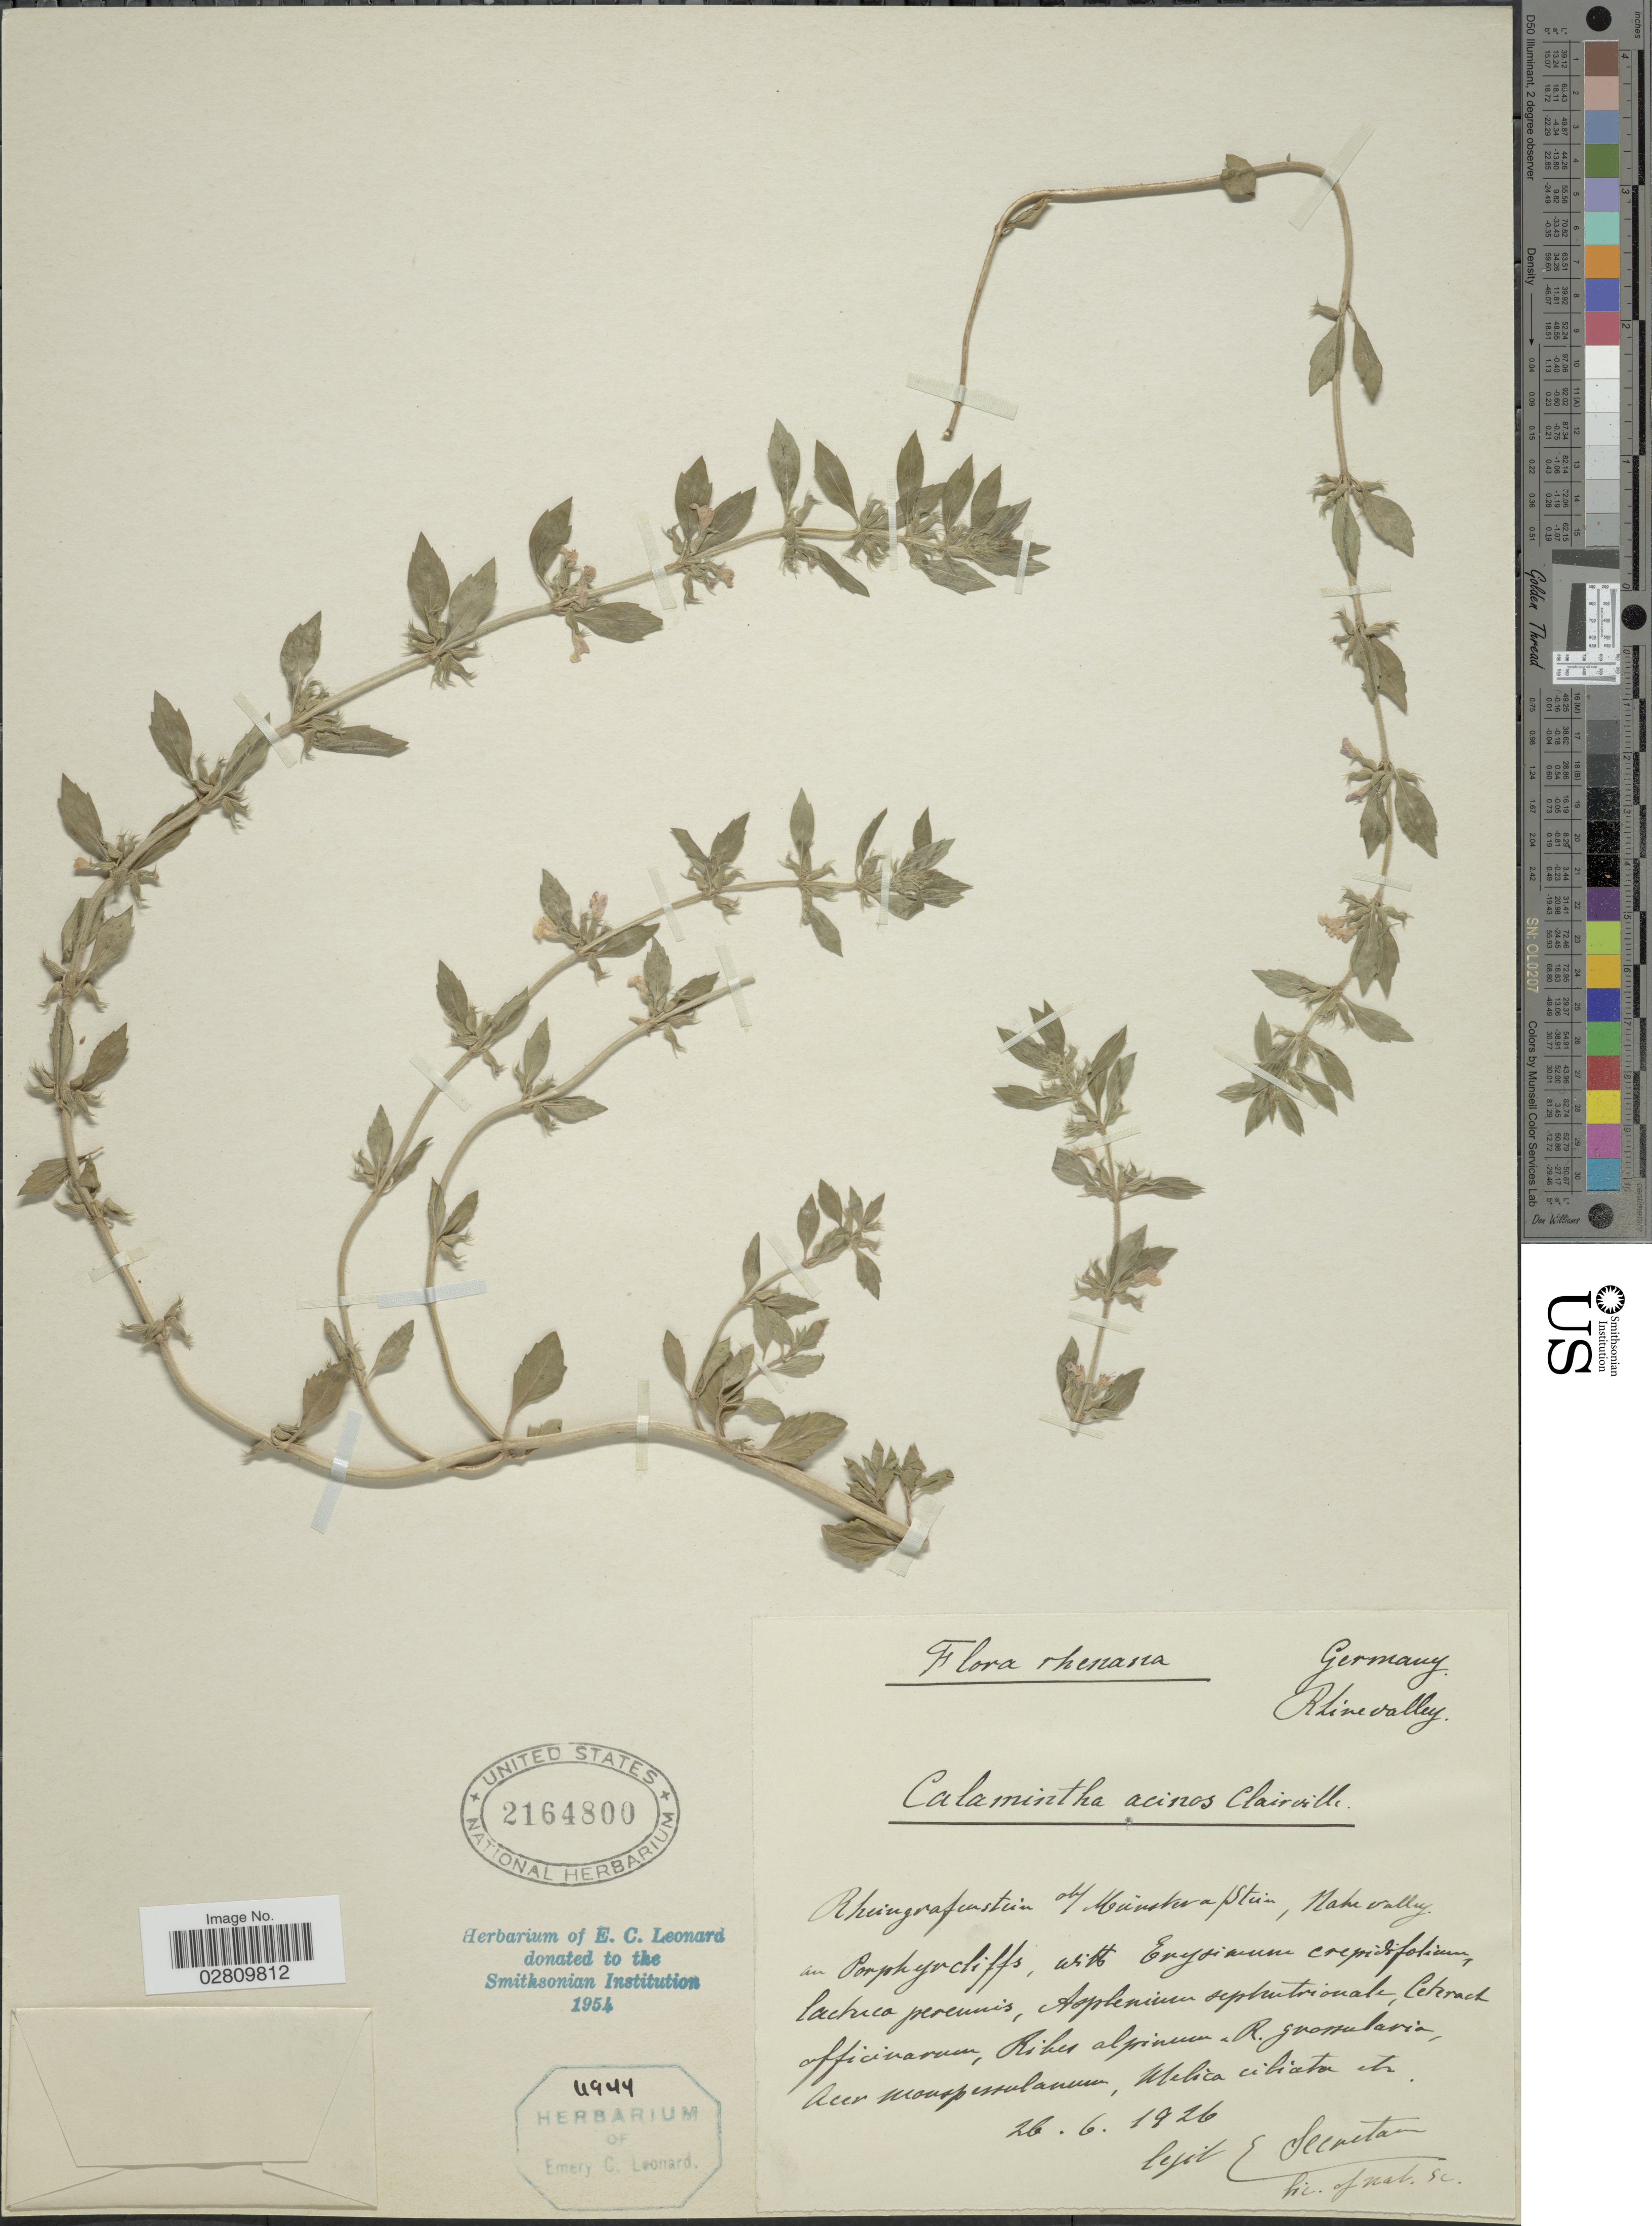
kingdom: Plantae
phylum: Tracheophyta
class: Magnoliopsida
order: Lamiales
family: Lamiaceae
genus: Acinos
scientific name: Acinos acinos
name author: (L.) Huth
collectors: E. Secretan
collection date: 1926-06-26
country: Germany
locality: Rhenasza [interpreted]. Rhinevalley. Rheingrafcustein ab/ Münstera/Stein, Mahre valley. [interpreted]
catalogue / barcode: US 2164800